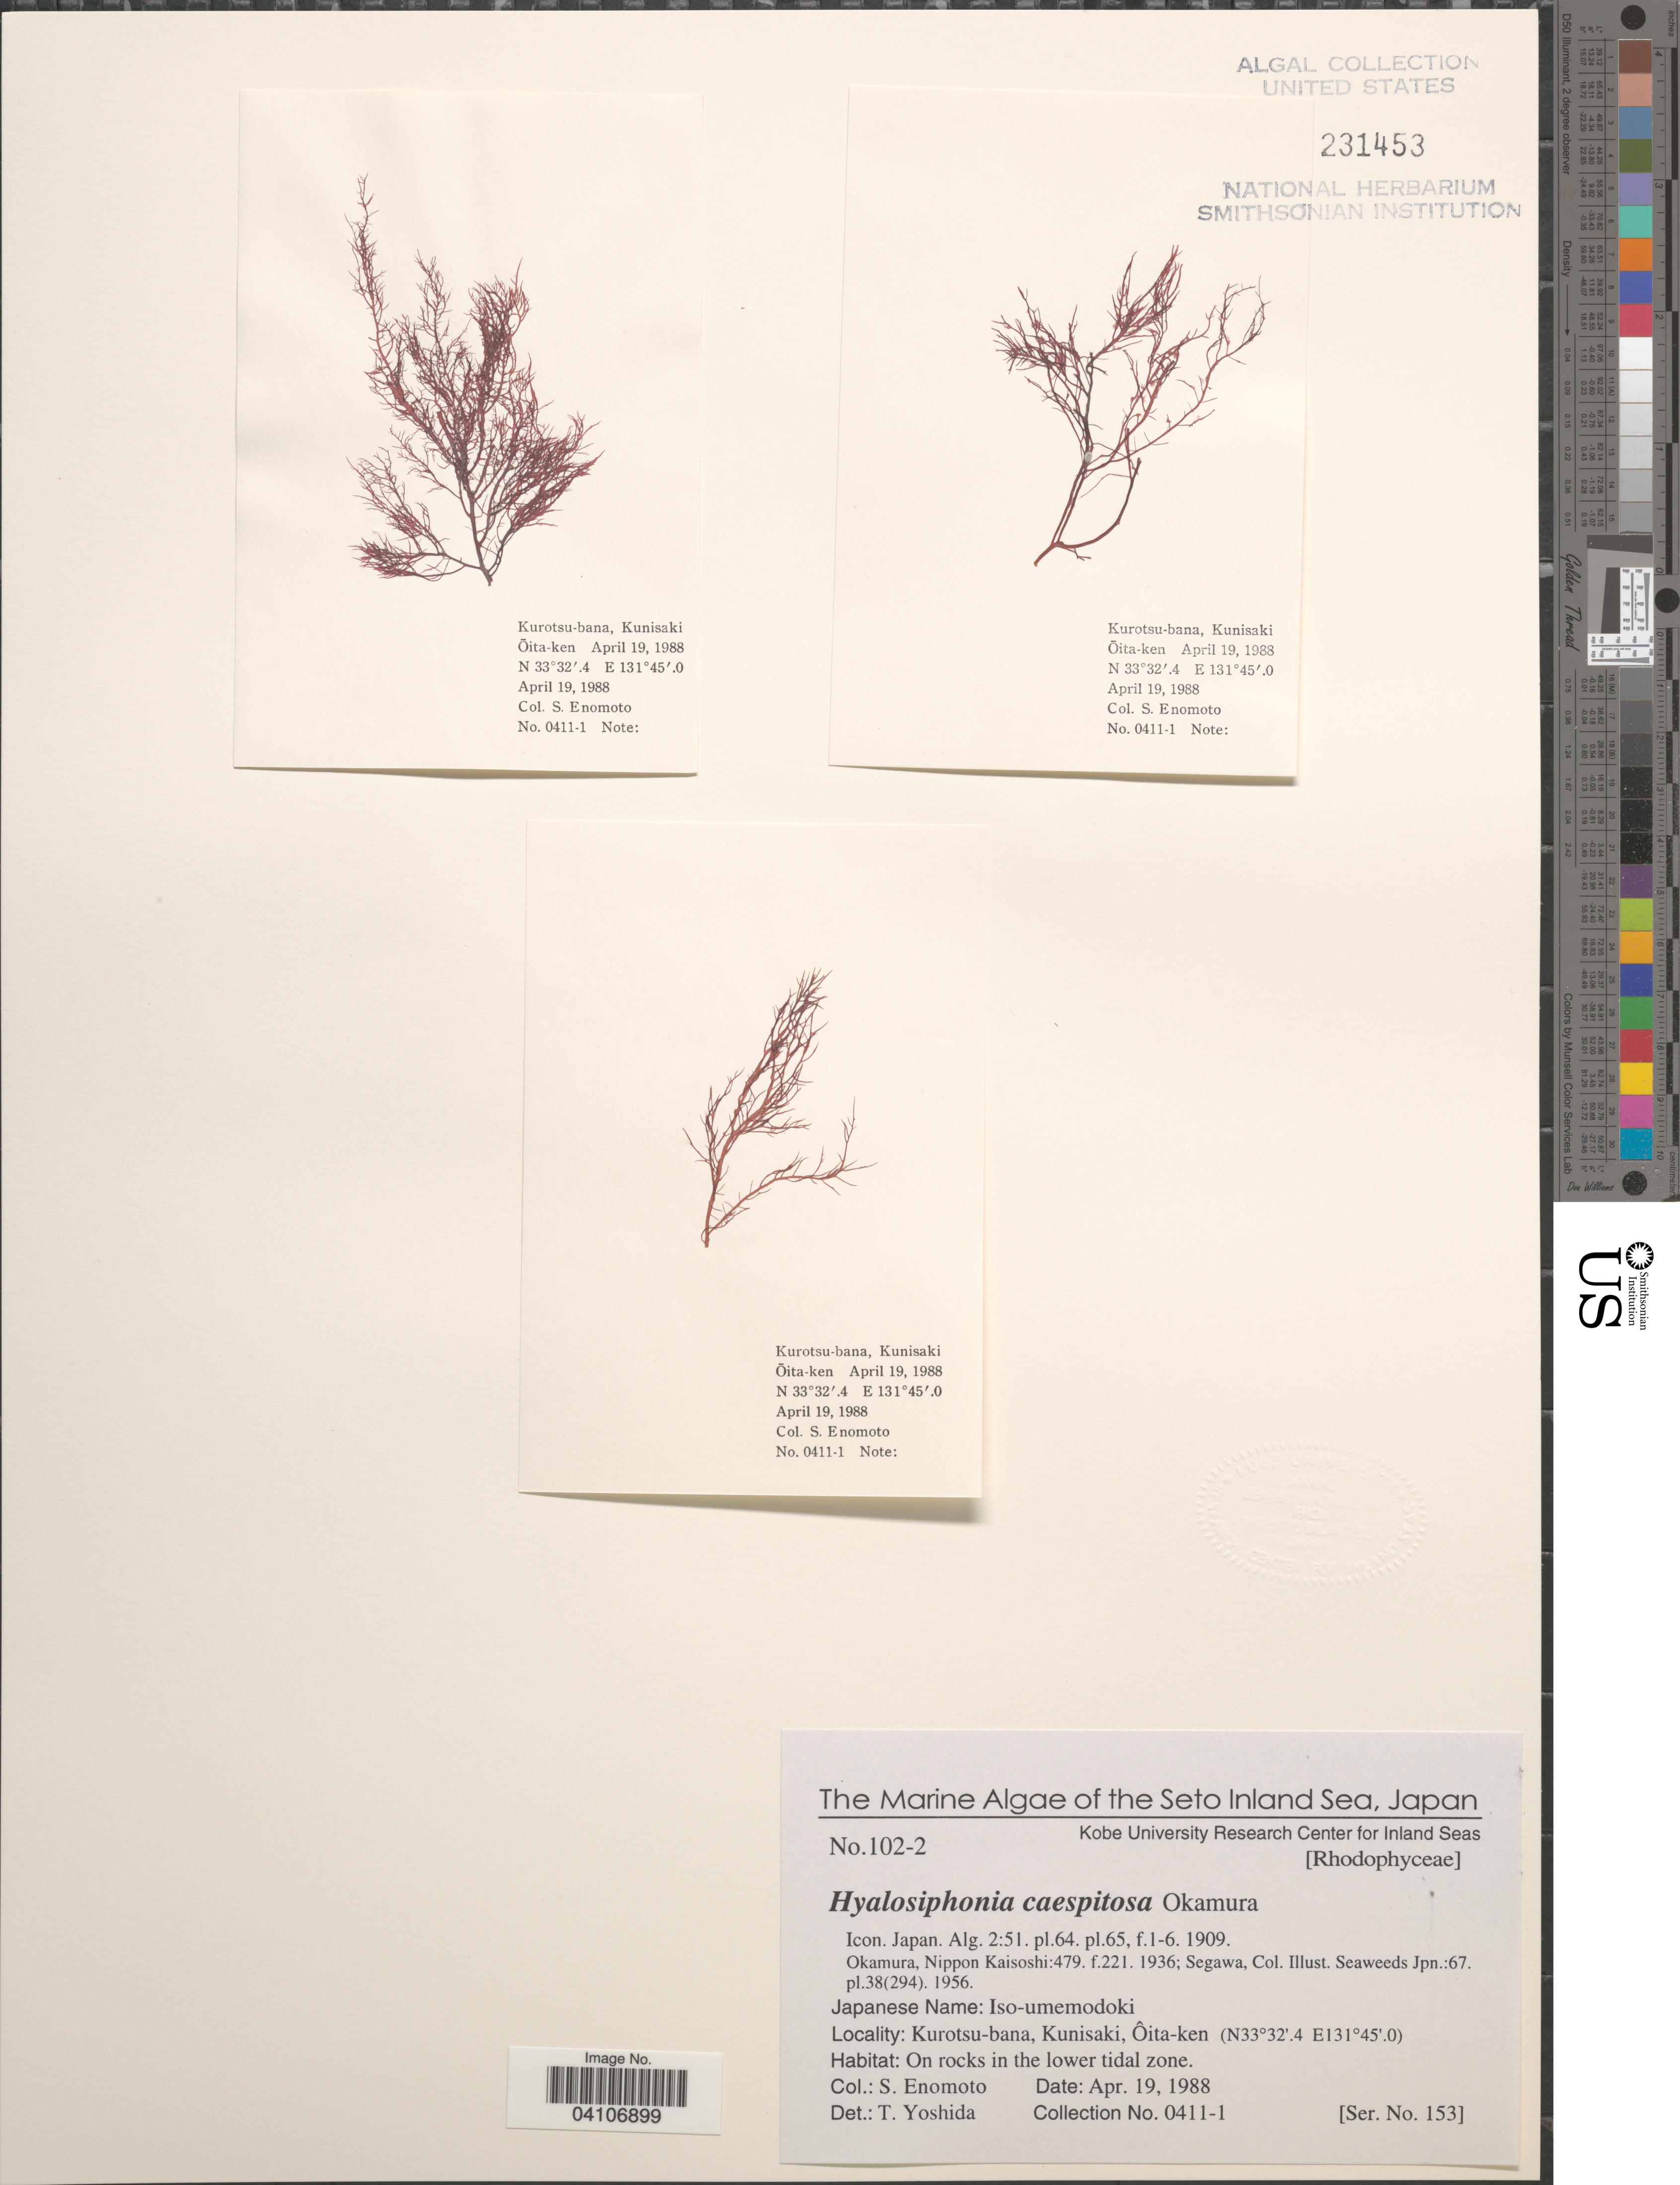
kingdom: Plantae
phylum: Rhodophyta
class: Florideophyceae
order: Gigartinales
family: Dumontiaceae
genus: Hyalosiphonia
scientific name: Hyalosiphonia caespitosa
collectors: S. Enomoto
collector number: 0411-1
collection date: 1988-04-19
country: Japan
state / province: Oita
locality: The Seto Inland Sea. Kurotsu-bana, Kunisaki, Ôita-ken. On rocks in the lower tidal zone.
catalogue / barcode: US 231453